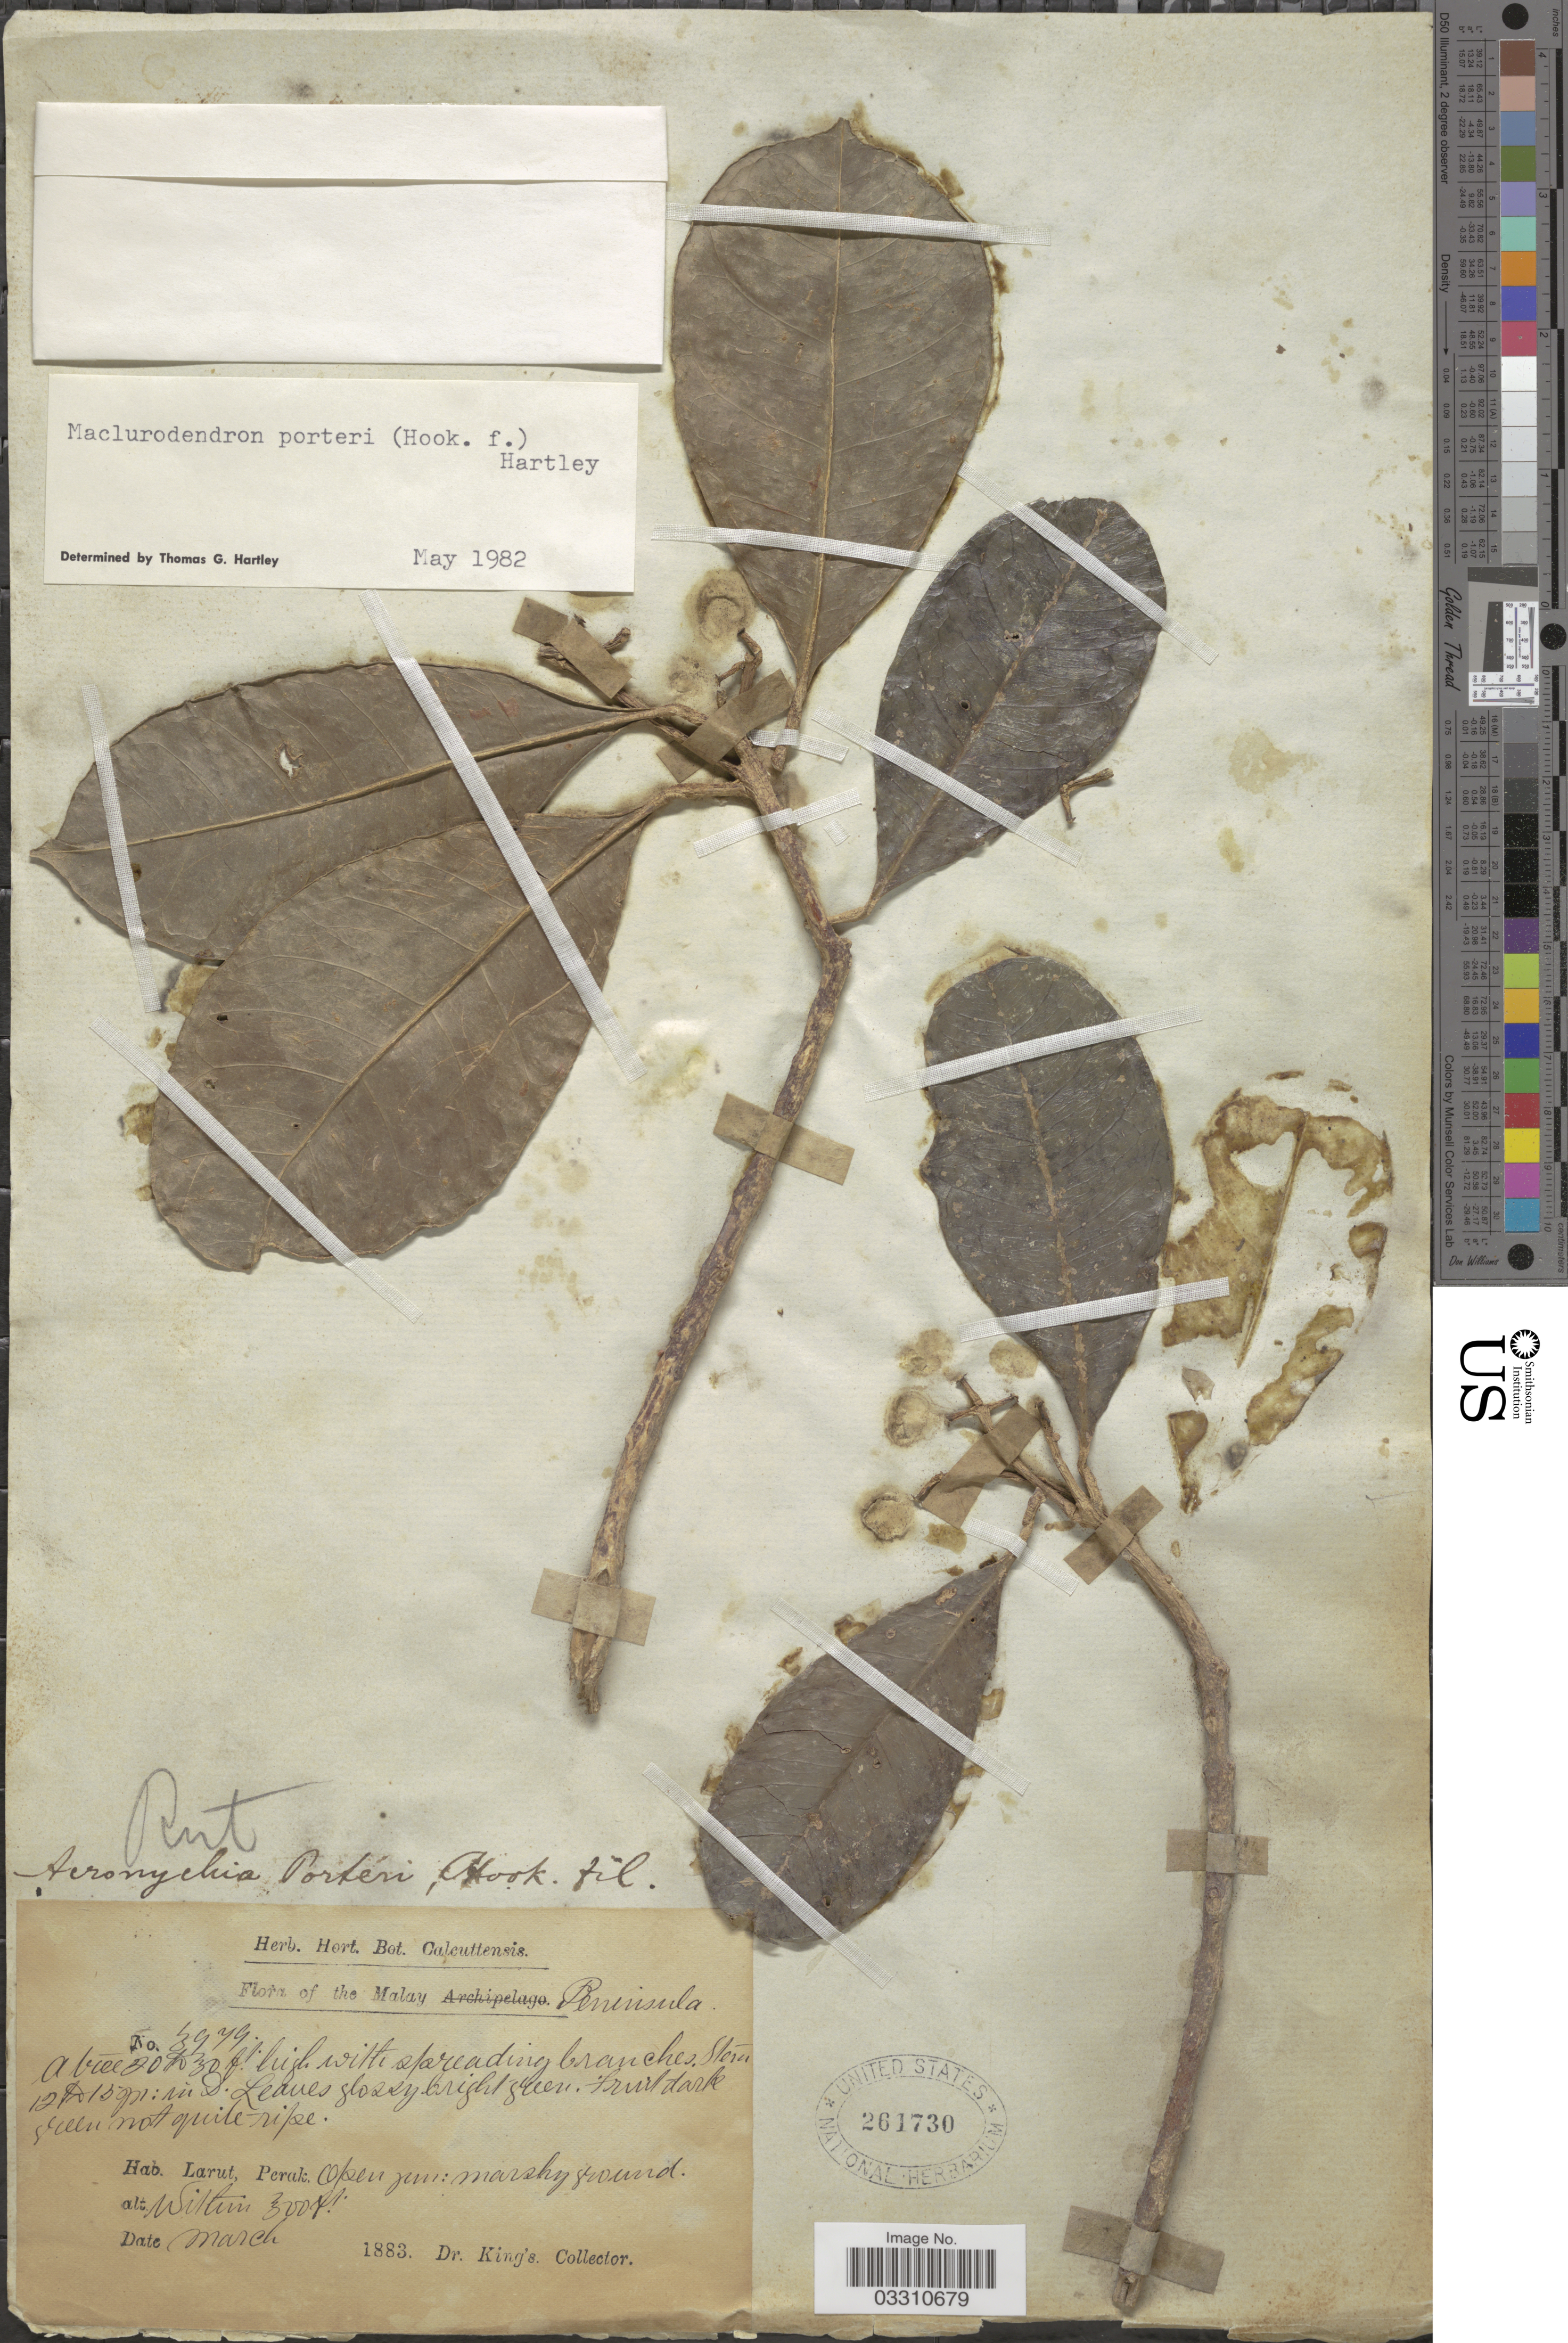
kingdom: Plantae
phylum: Tracheophyta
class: Magnoliopsida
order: Sapindales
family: Rutaceae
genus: Maclurodendron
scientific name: Maclurodendron porteri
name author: (Hook. f.) T.G. Hartley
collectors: Dr. King's collector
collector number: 3979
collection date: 1883-03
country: Malaysia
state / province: Perak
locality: Malay Peninsula. Larut.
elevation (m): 91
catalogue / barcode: US 261730